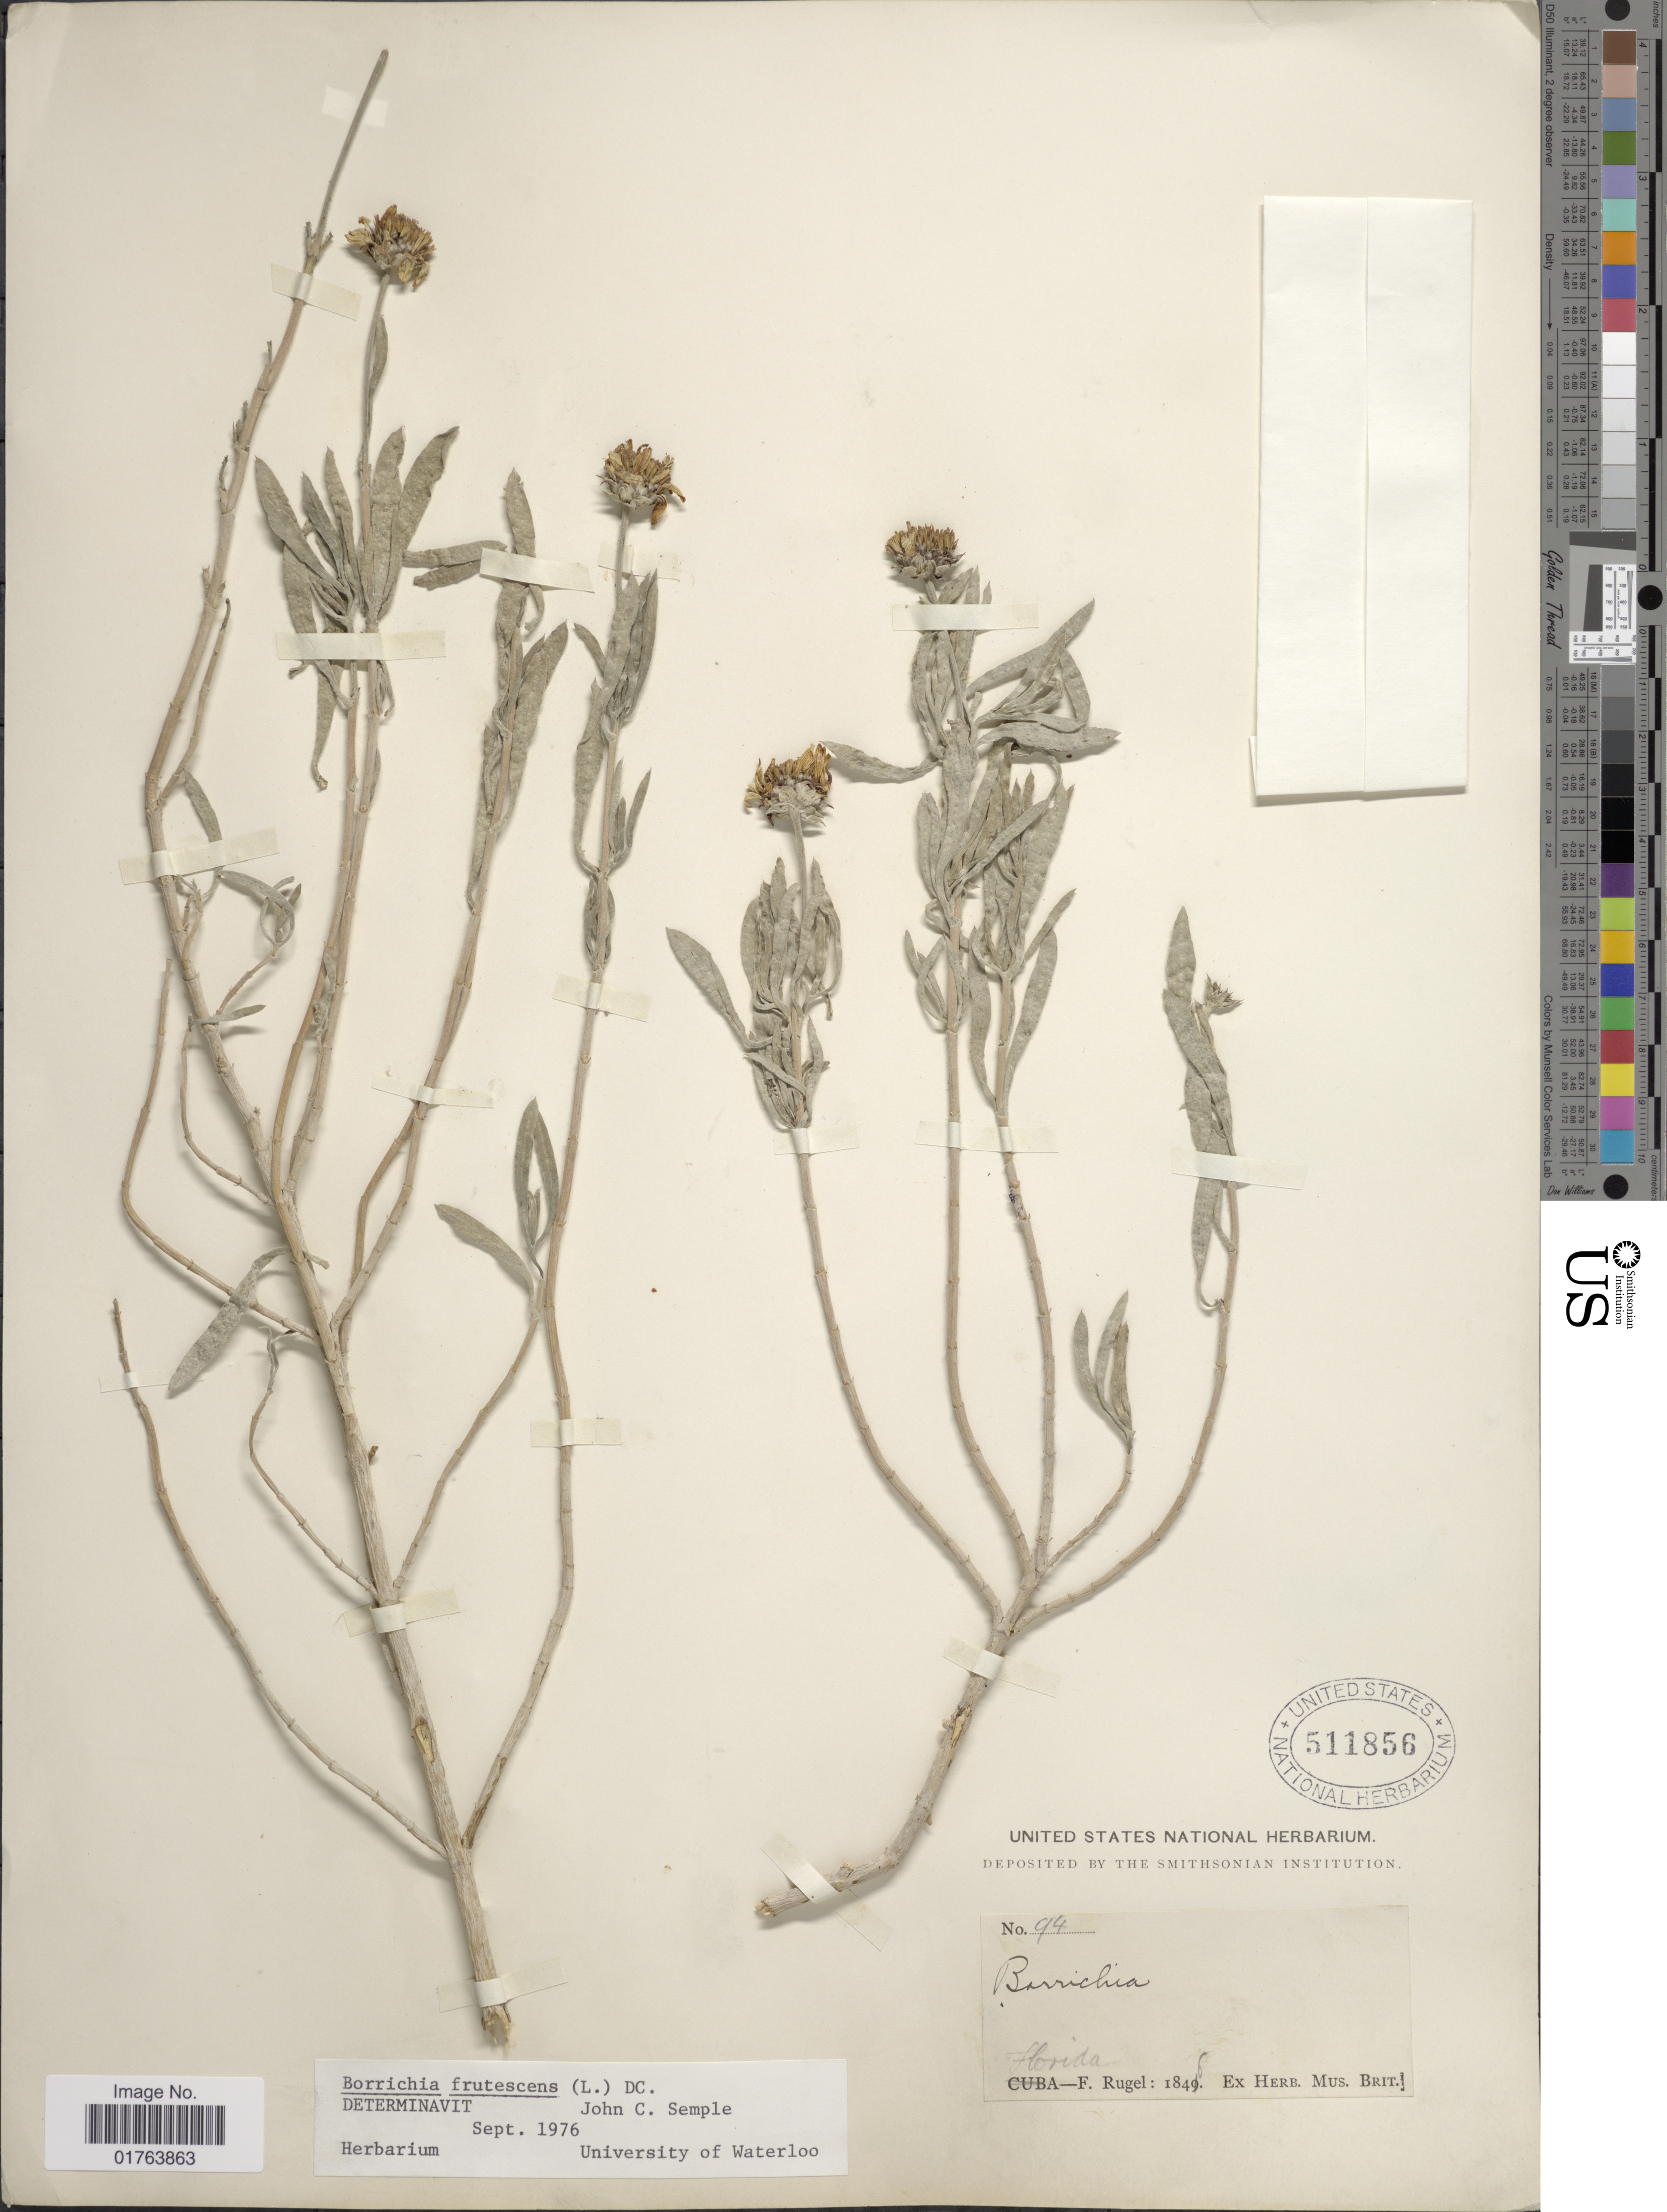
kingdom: Plantae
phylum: Tracheophyta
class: Magnoliopsida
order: Asterales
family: Asteraceae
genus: Borrichia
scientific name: Borrichia frutescens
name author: (L.) DC.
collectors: F. Rugel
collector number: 94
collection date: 1846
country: United States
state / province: Florida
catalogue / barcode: US 511856